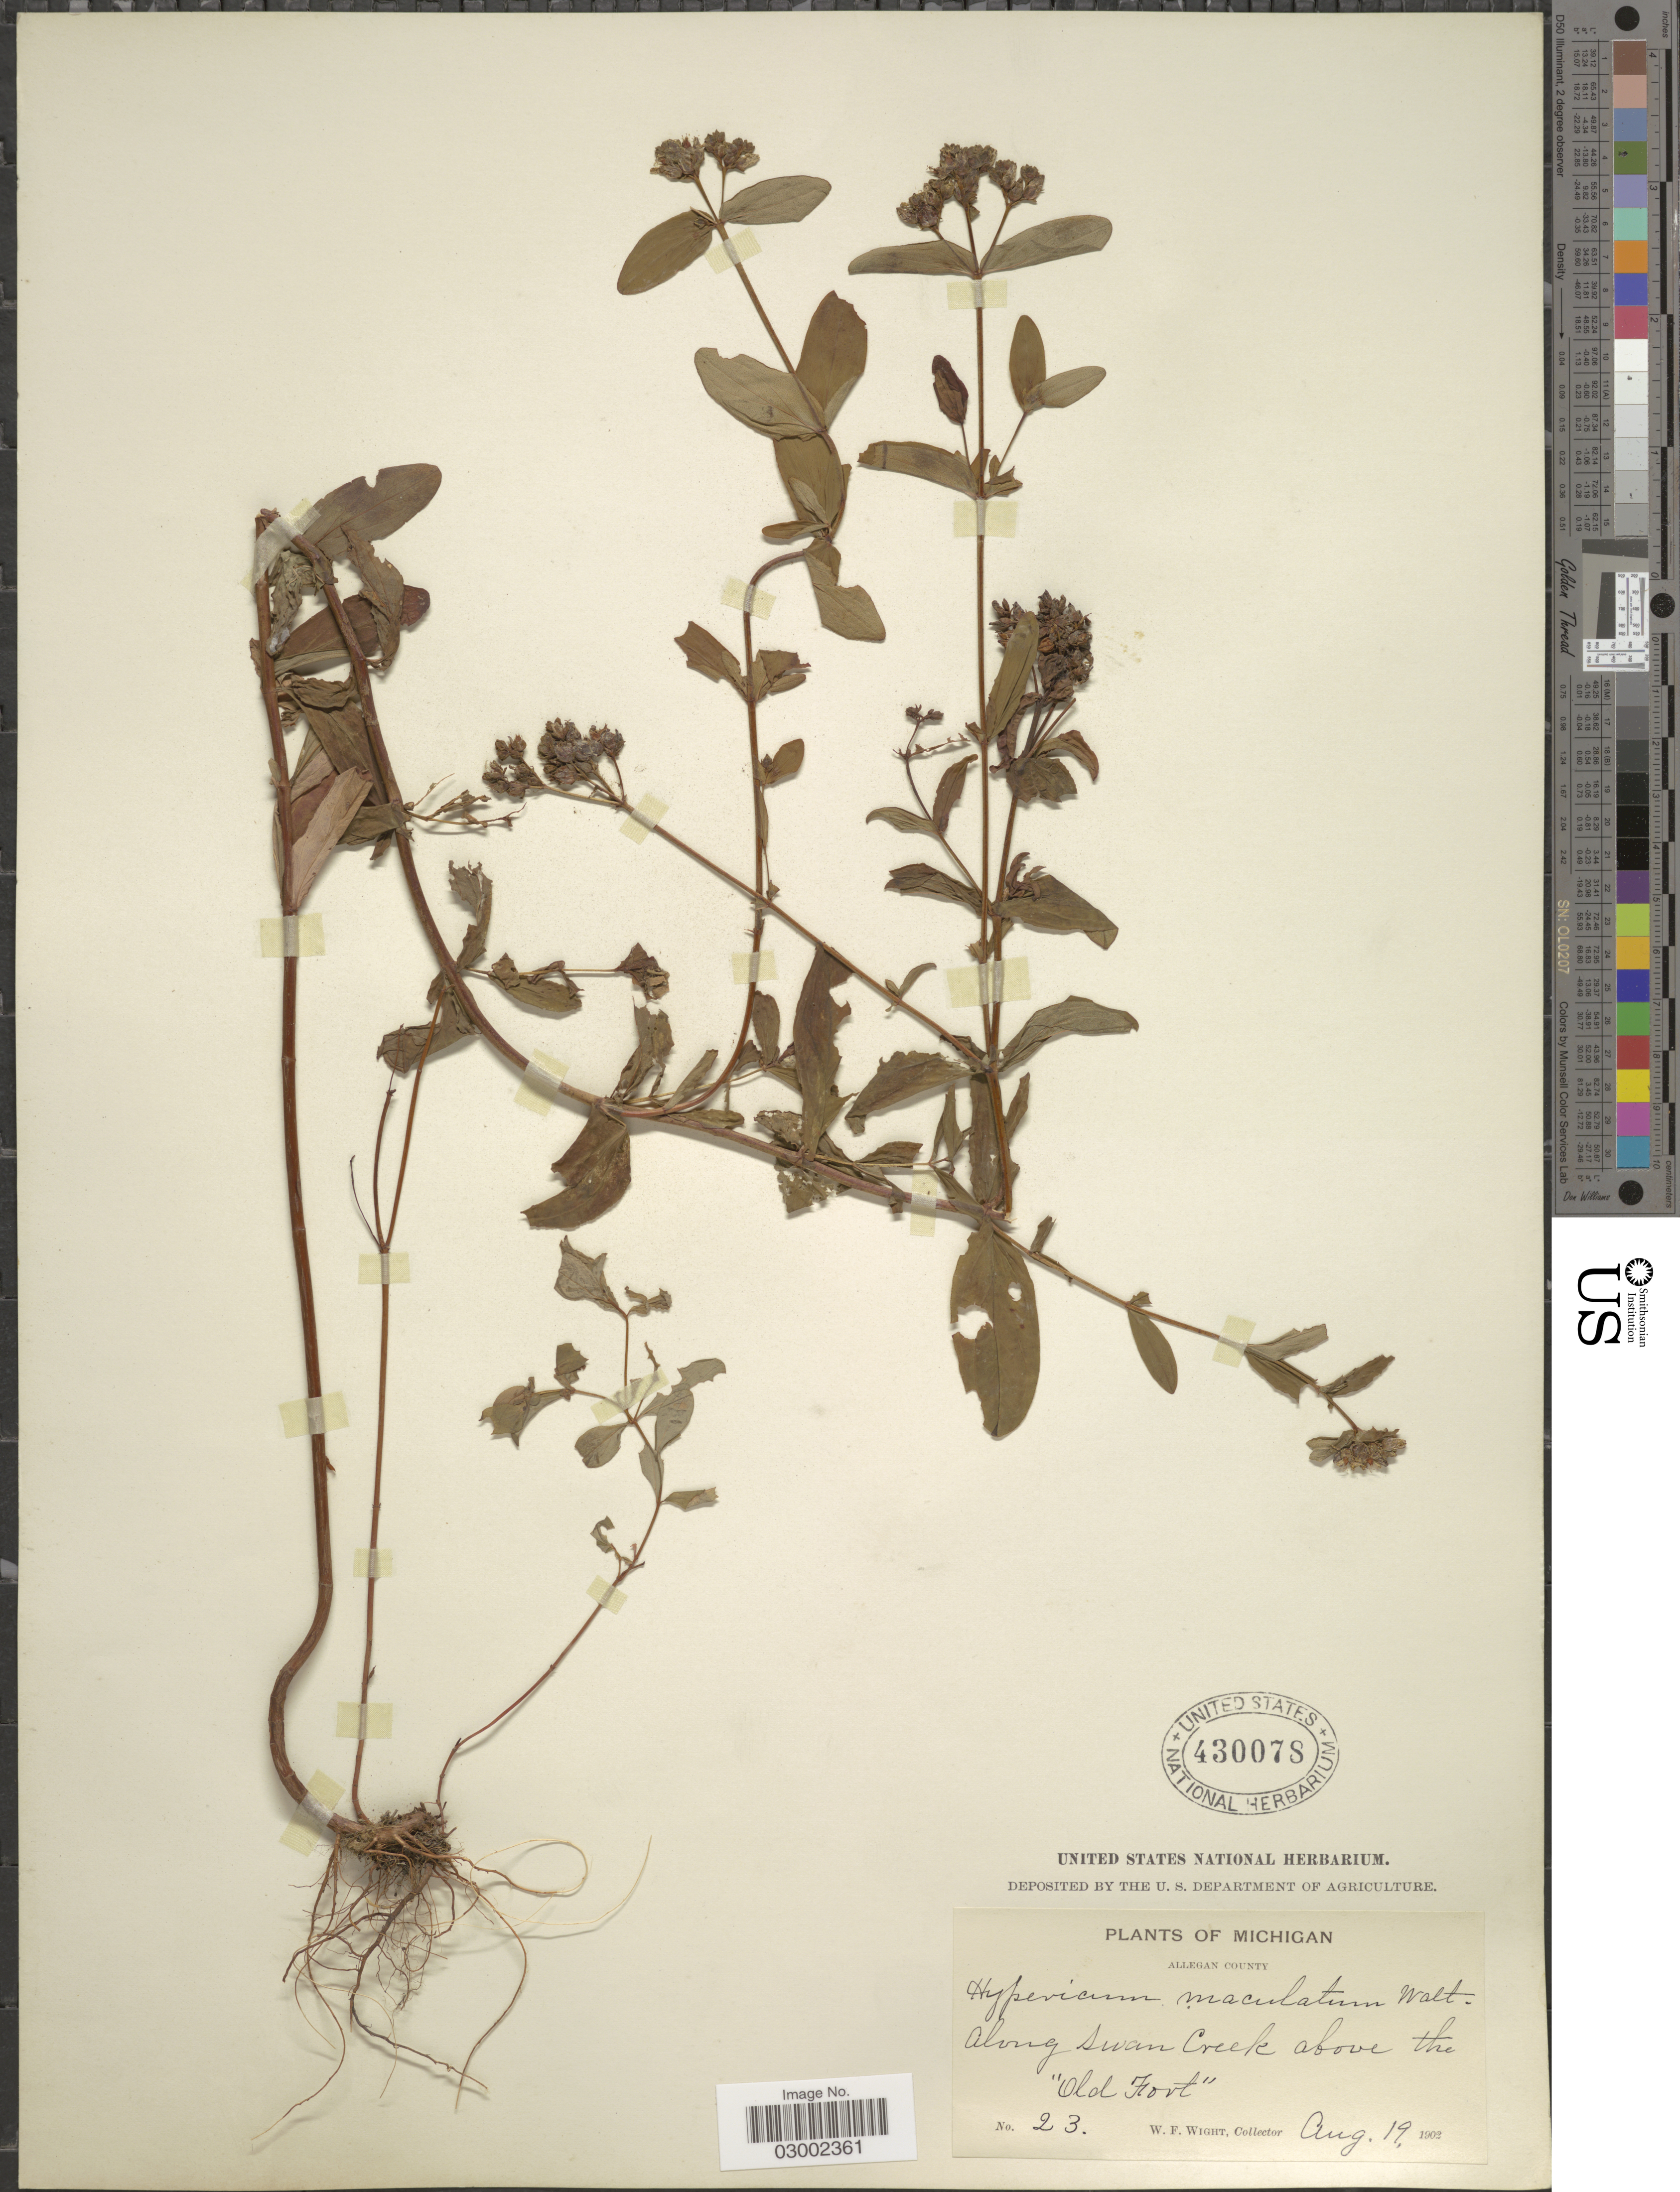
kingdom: Plantae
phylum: Tracheophyta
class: Magnoliopsida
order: Malpighiales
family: Hypericaceae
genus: Hypericum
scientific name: Hypericum punctatum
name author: Lam.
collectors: W. Wight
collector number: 23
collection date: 1902-08-19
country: United States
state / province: Michigan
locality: Allegan County. Along Swan Creek above the "Old Fort".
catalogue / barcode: US 430078